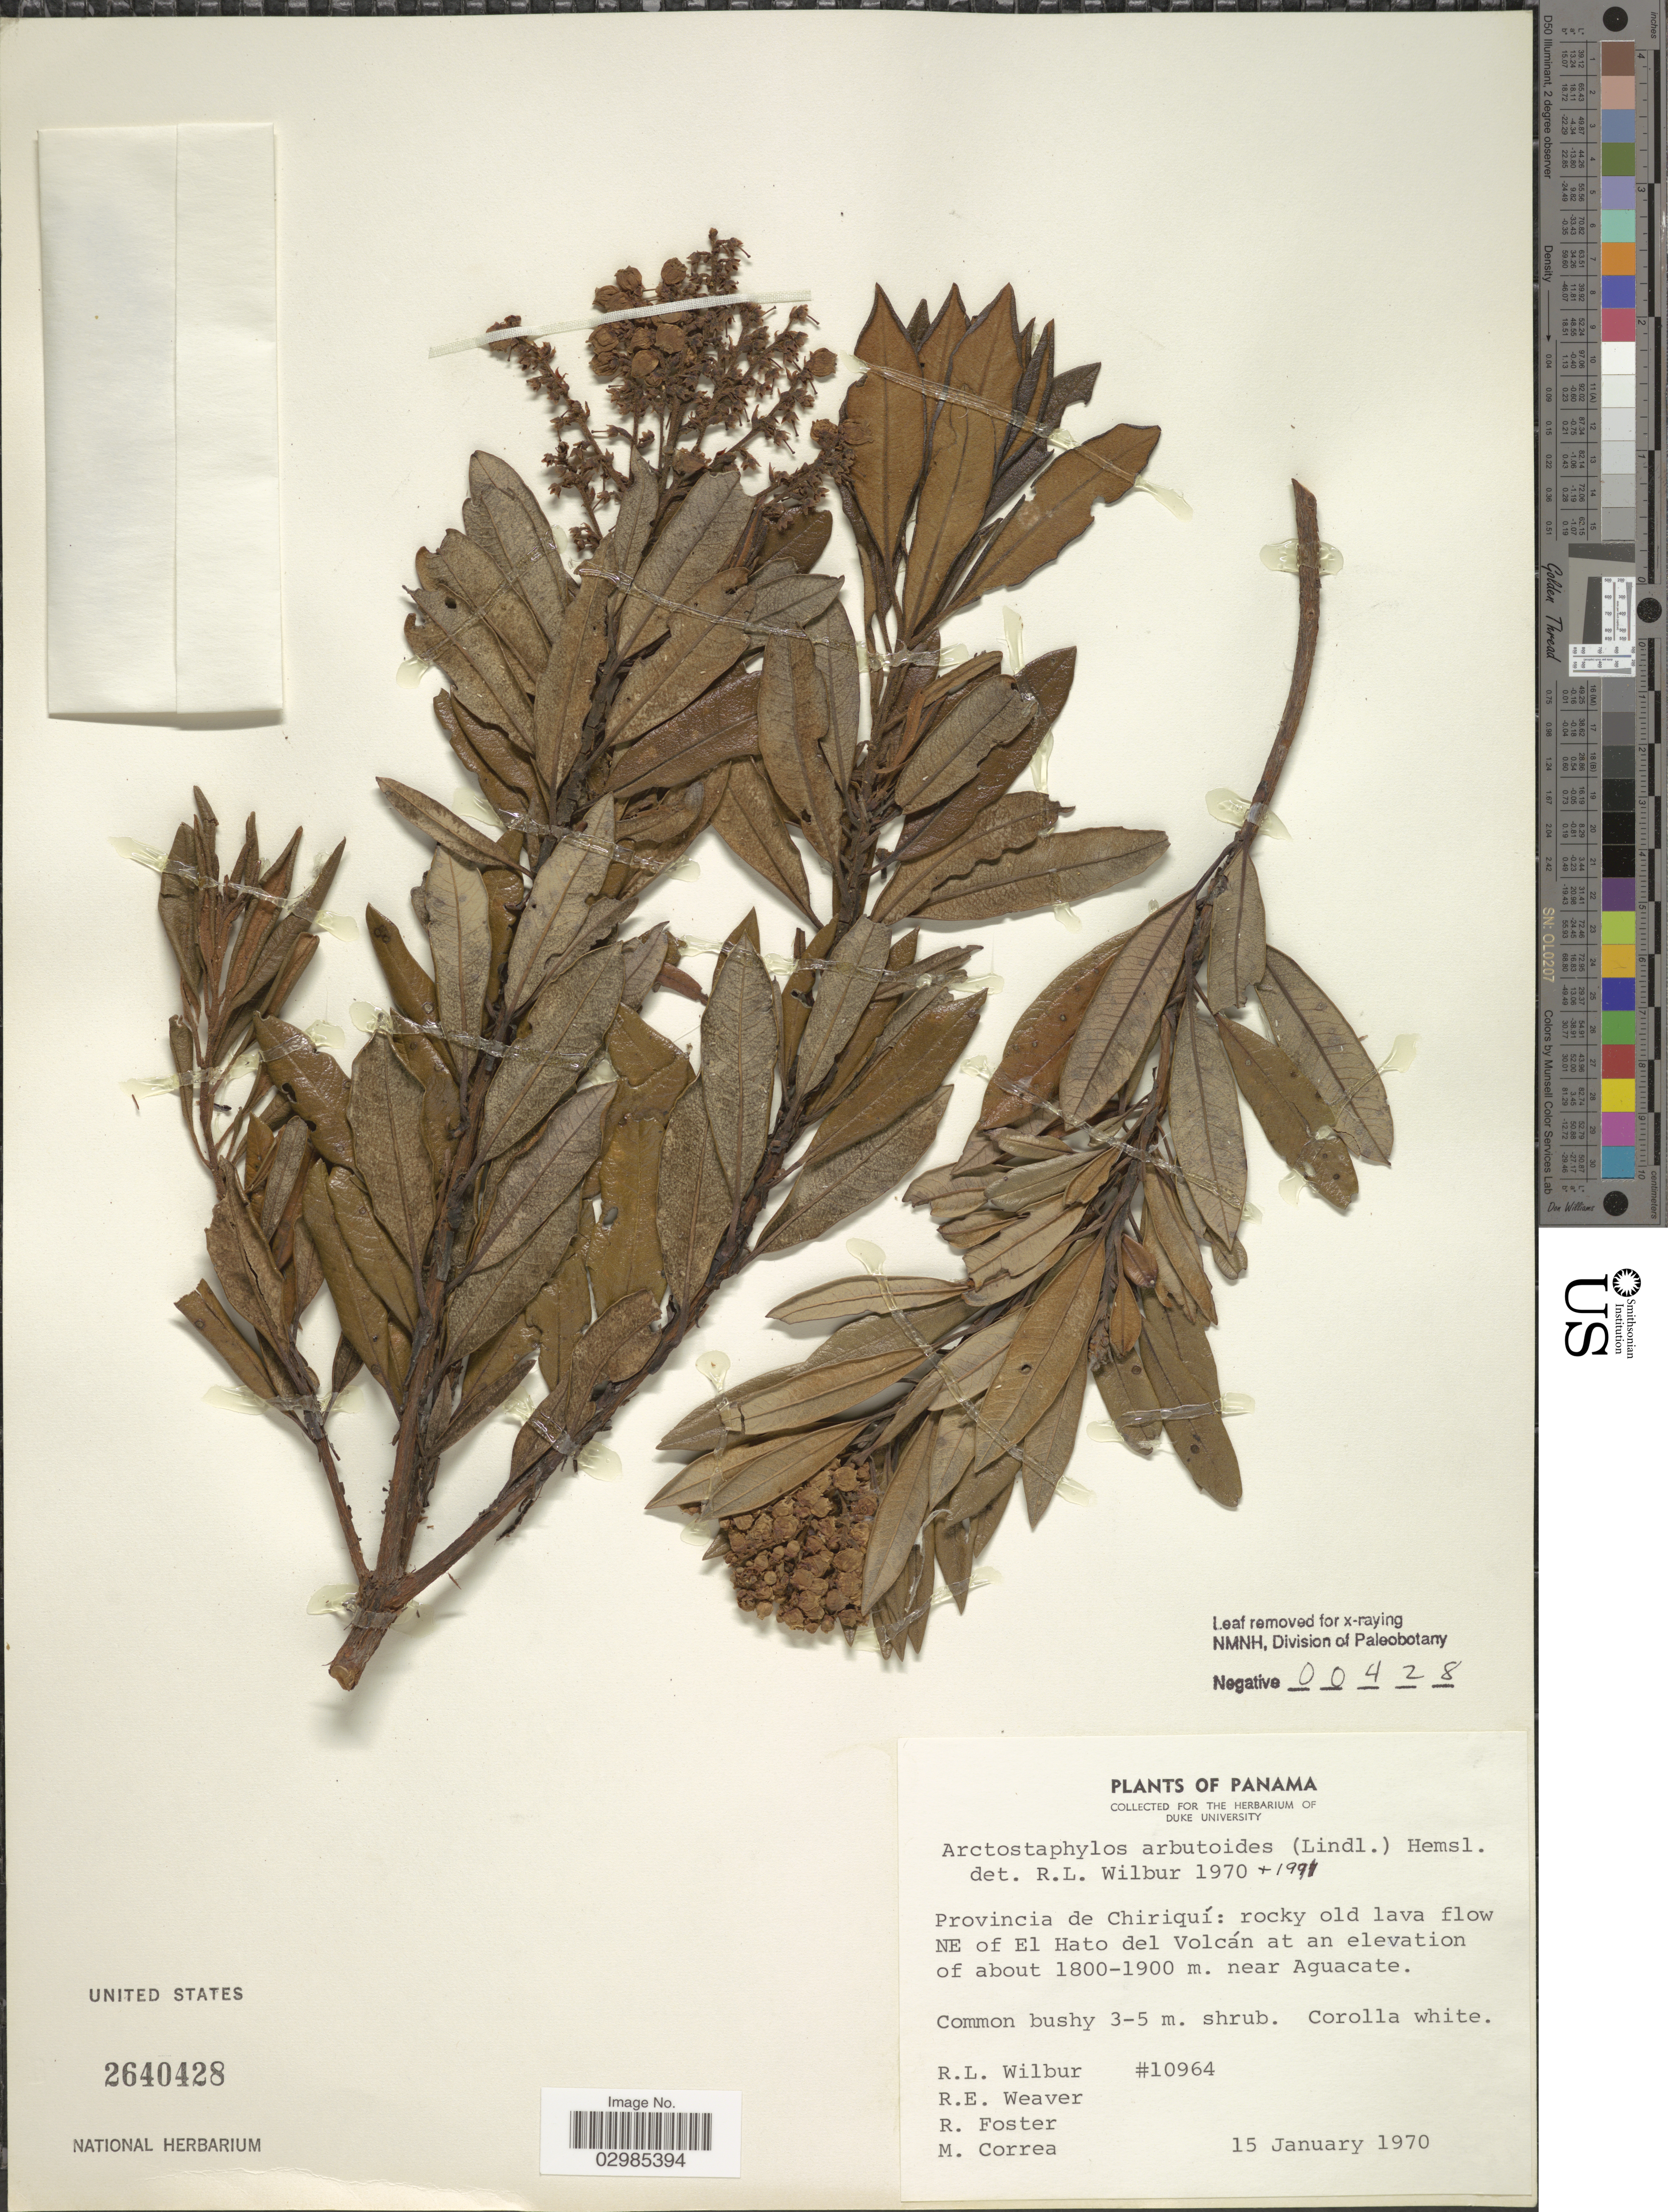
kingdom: Plantae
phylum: Tracheophyta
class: Magnoliopsida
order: Ericales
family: Ericaceae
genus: Arctostaphylos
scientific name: Arctostaphylos arbutoides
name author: (Lindl.) Hemsl.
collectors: R. L. Wilbur, R. E. Weaver, R. Foster & M. Correa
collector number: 10964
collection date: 1970-01-15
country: Panama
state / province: Chiriqui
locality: NE of El Hato del Volcán near Aguacate.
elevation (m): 1800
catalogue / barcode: US 2640428